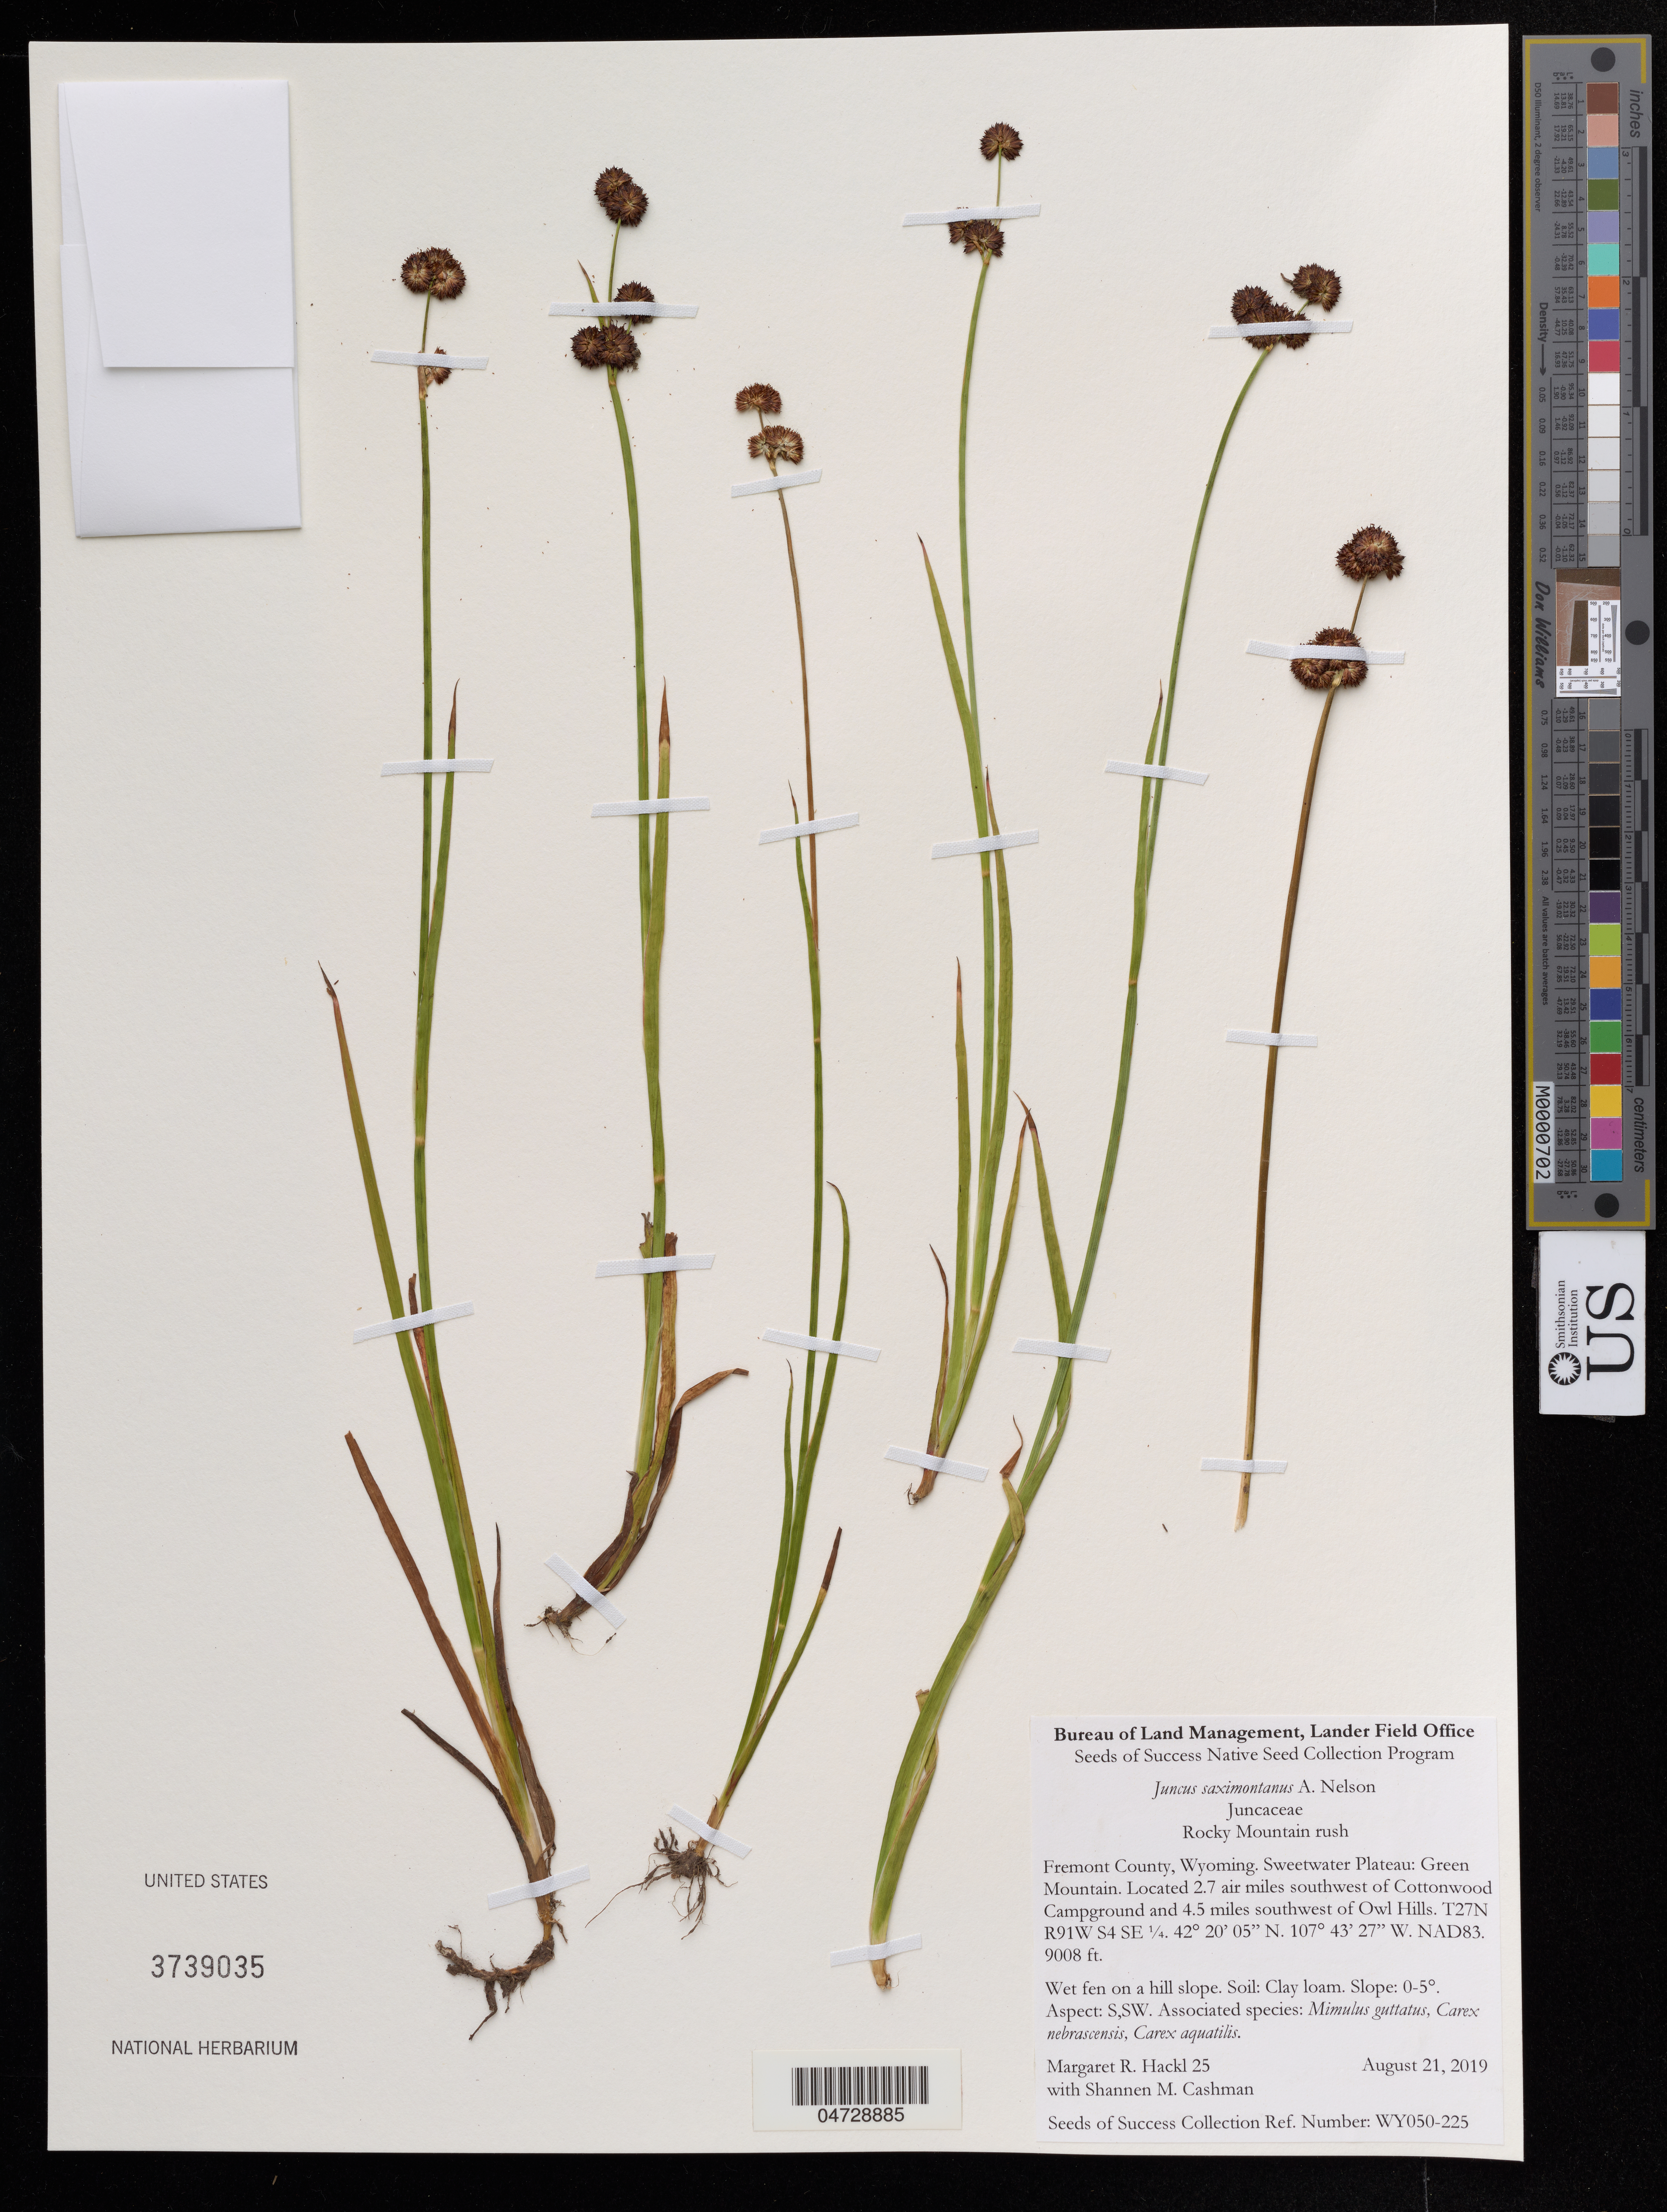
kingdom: Plantae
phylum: Tracheophyta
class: Liliopsida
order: Poales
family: Juncaceae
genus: Juncus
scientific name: Juncus saximontanus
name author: A. Nelson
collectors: M. Hackl & S. Cashman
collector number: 25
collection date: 2019-08-21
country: United States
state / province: Wyoming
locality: Fremont County, Sweetwater Plateau: Green Mountain, 2.7 air miles southwest of Cottonwood Campground and 4.5 miles southwest of Owl Hills.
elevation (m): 2746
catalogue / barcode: US 3739035